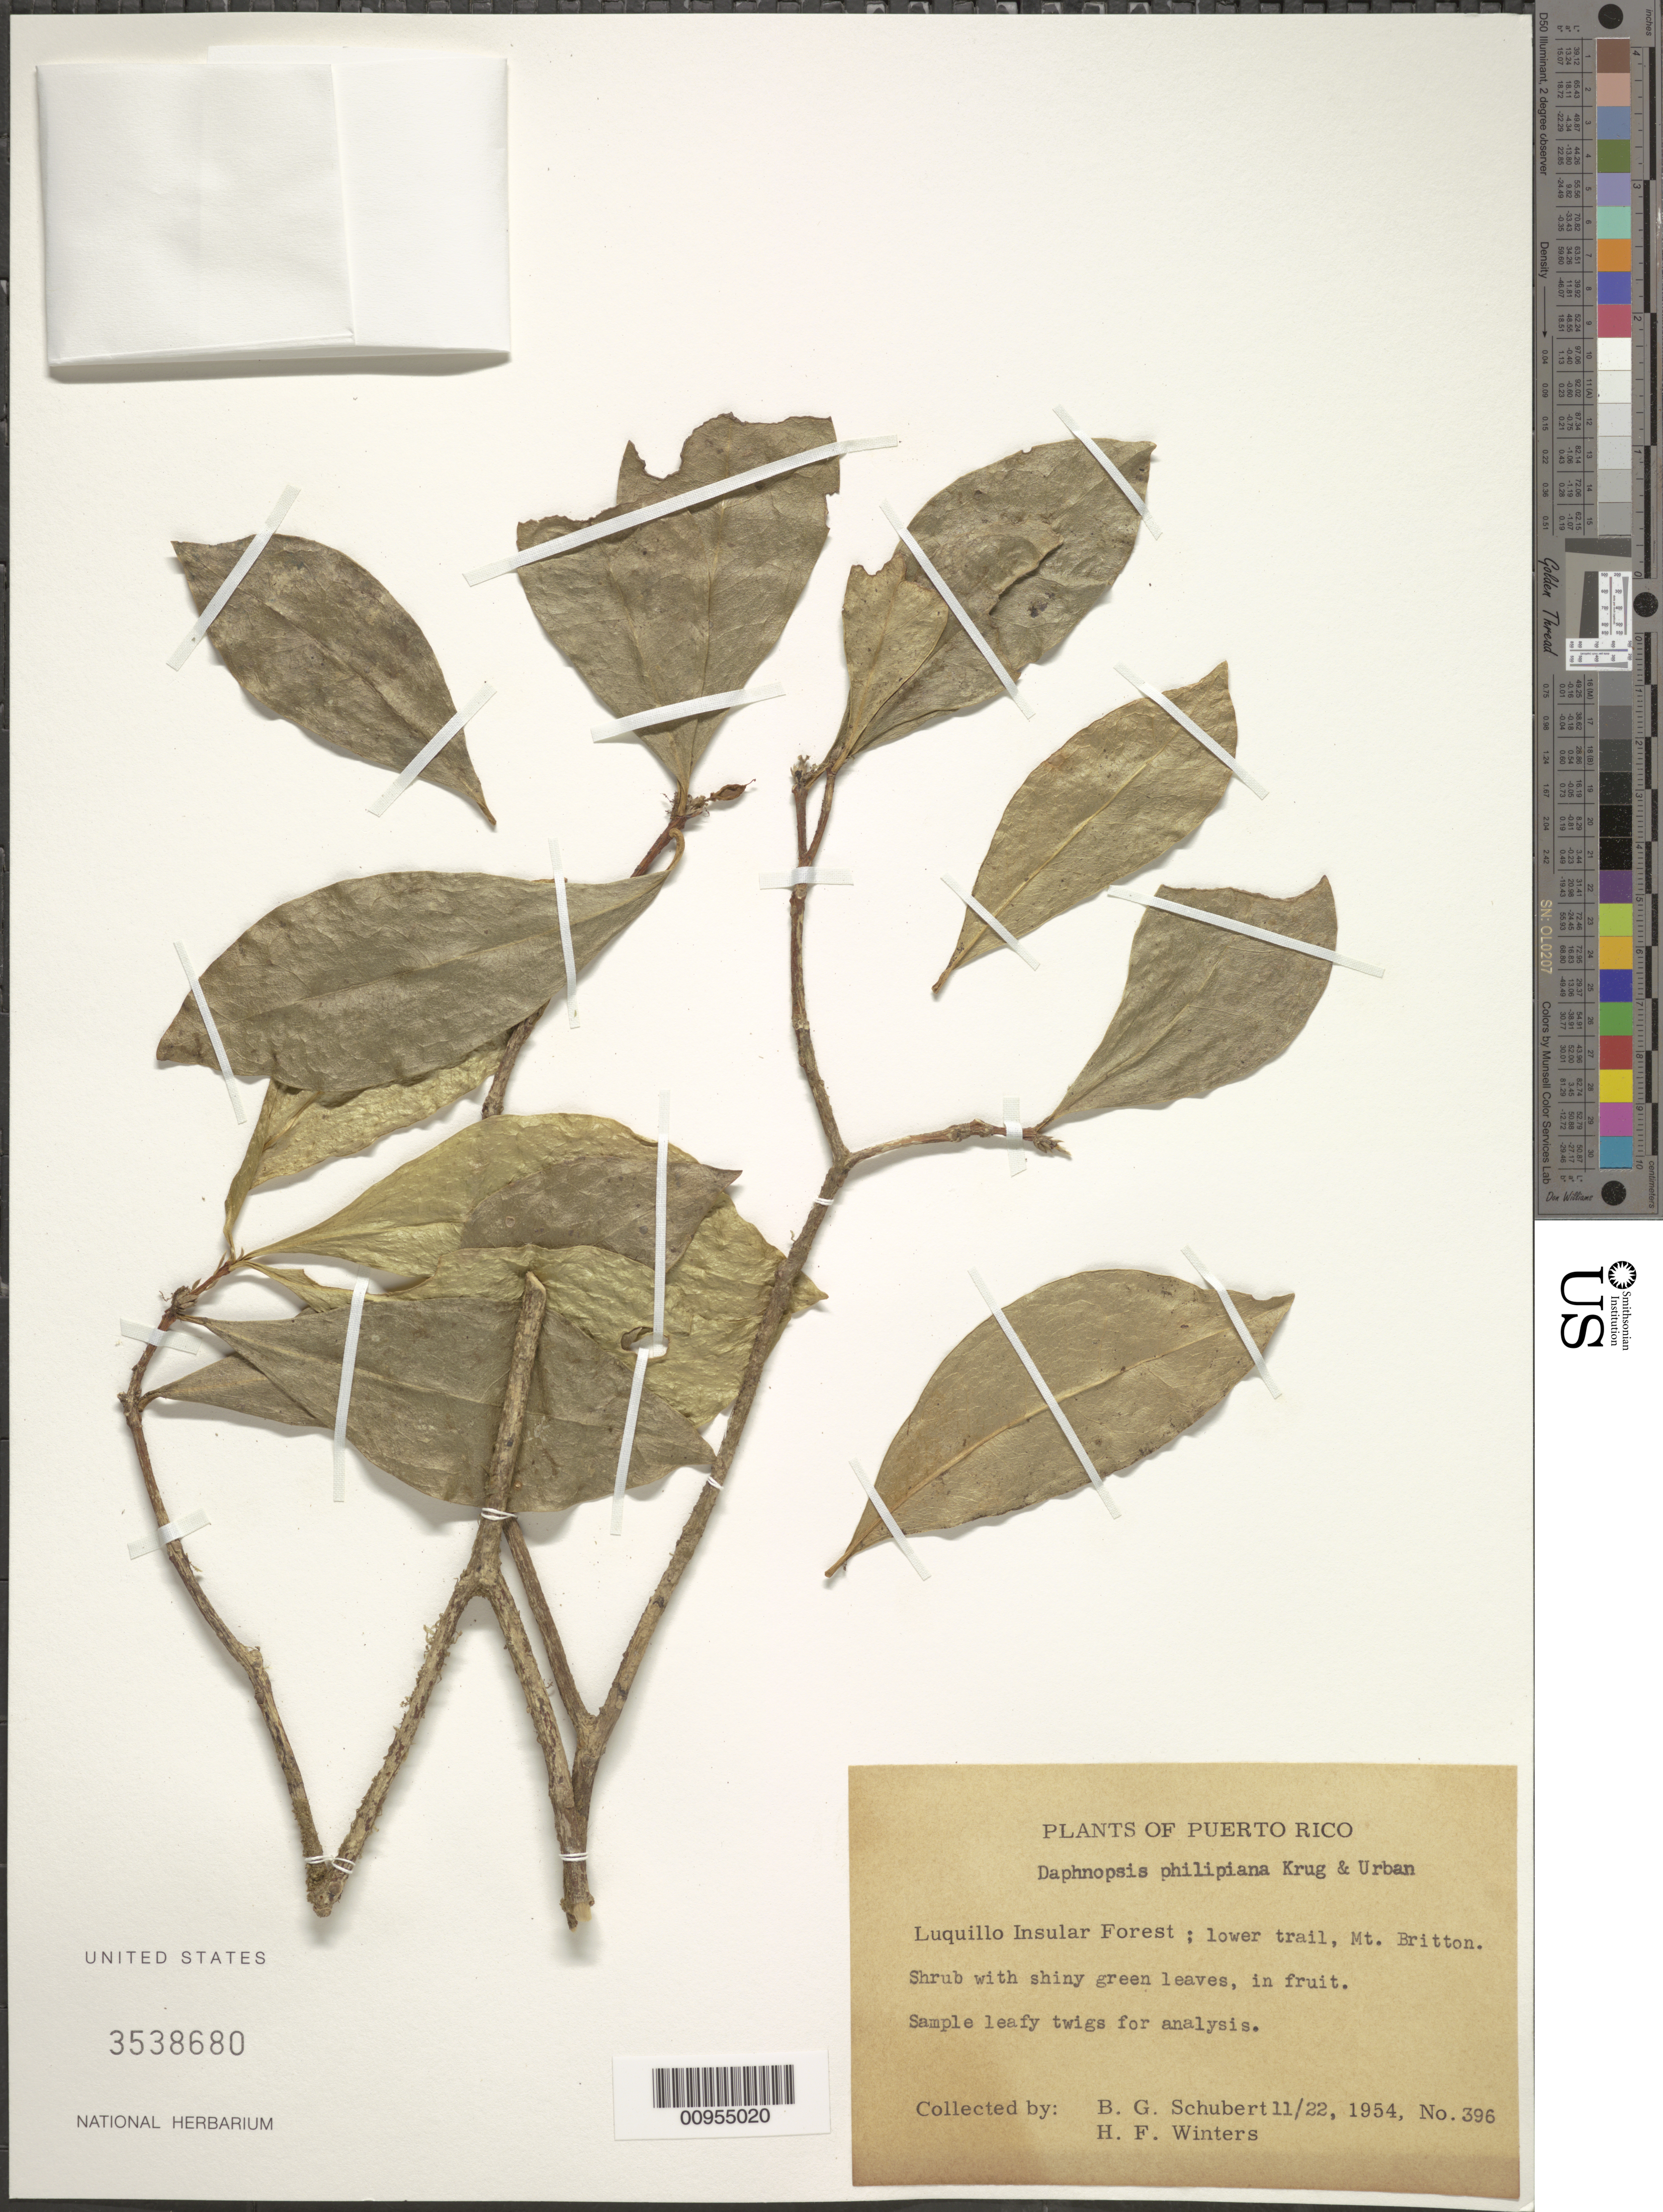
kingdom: Plantae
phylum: Tracheophyta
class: Magnoliopsida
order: Malvales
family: Thymelaeaceae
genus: Daphnopsis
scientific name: Daphnopsis philippiana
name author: Krug & Urb.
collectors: B. Schubert & H. Winters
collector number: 396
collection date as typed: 22 Nov 1954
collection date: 1954-11-22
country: Puerto Rico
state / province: Luquillo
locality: Luquillo Insular Forest; lower trail, Mt. Britton.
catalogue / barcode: US 3538680